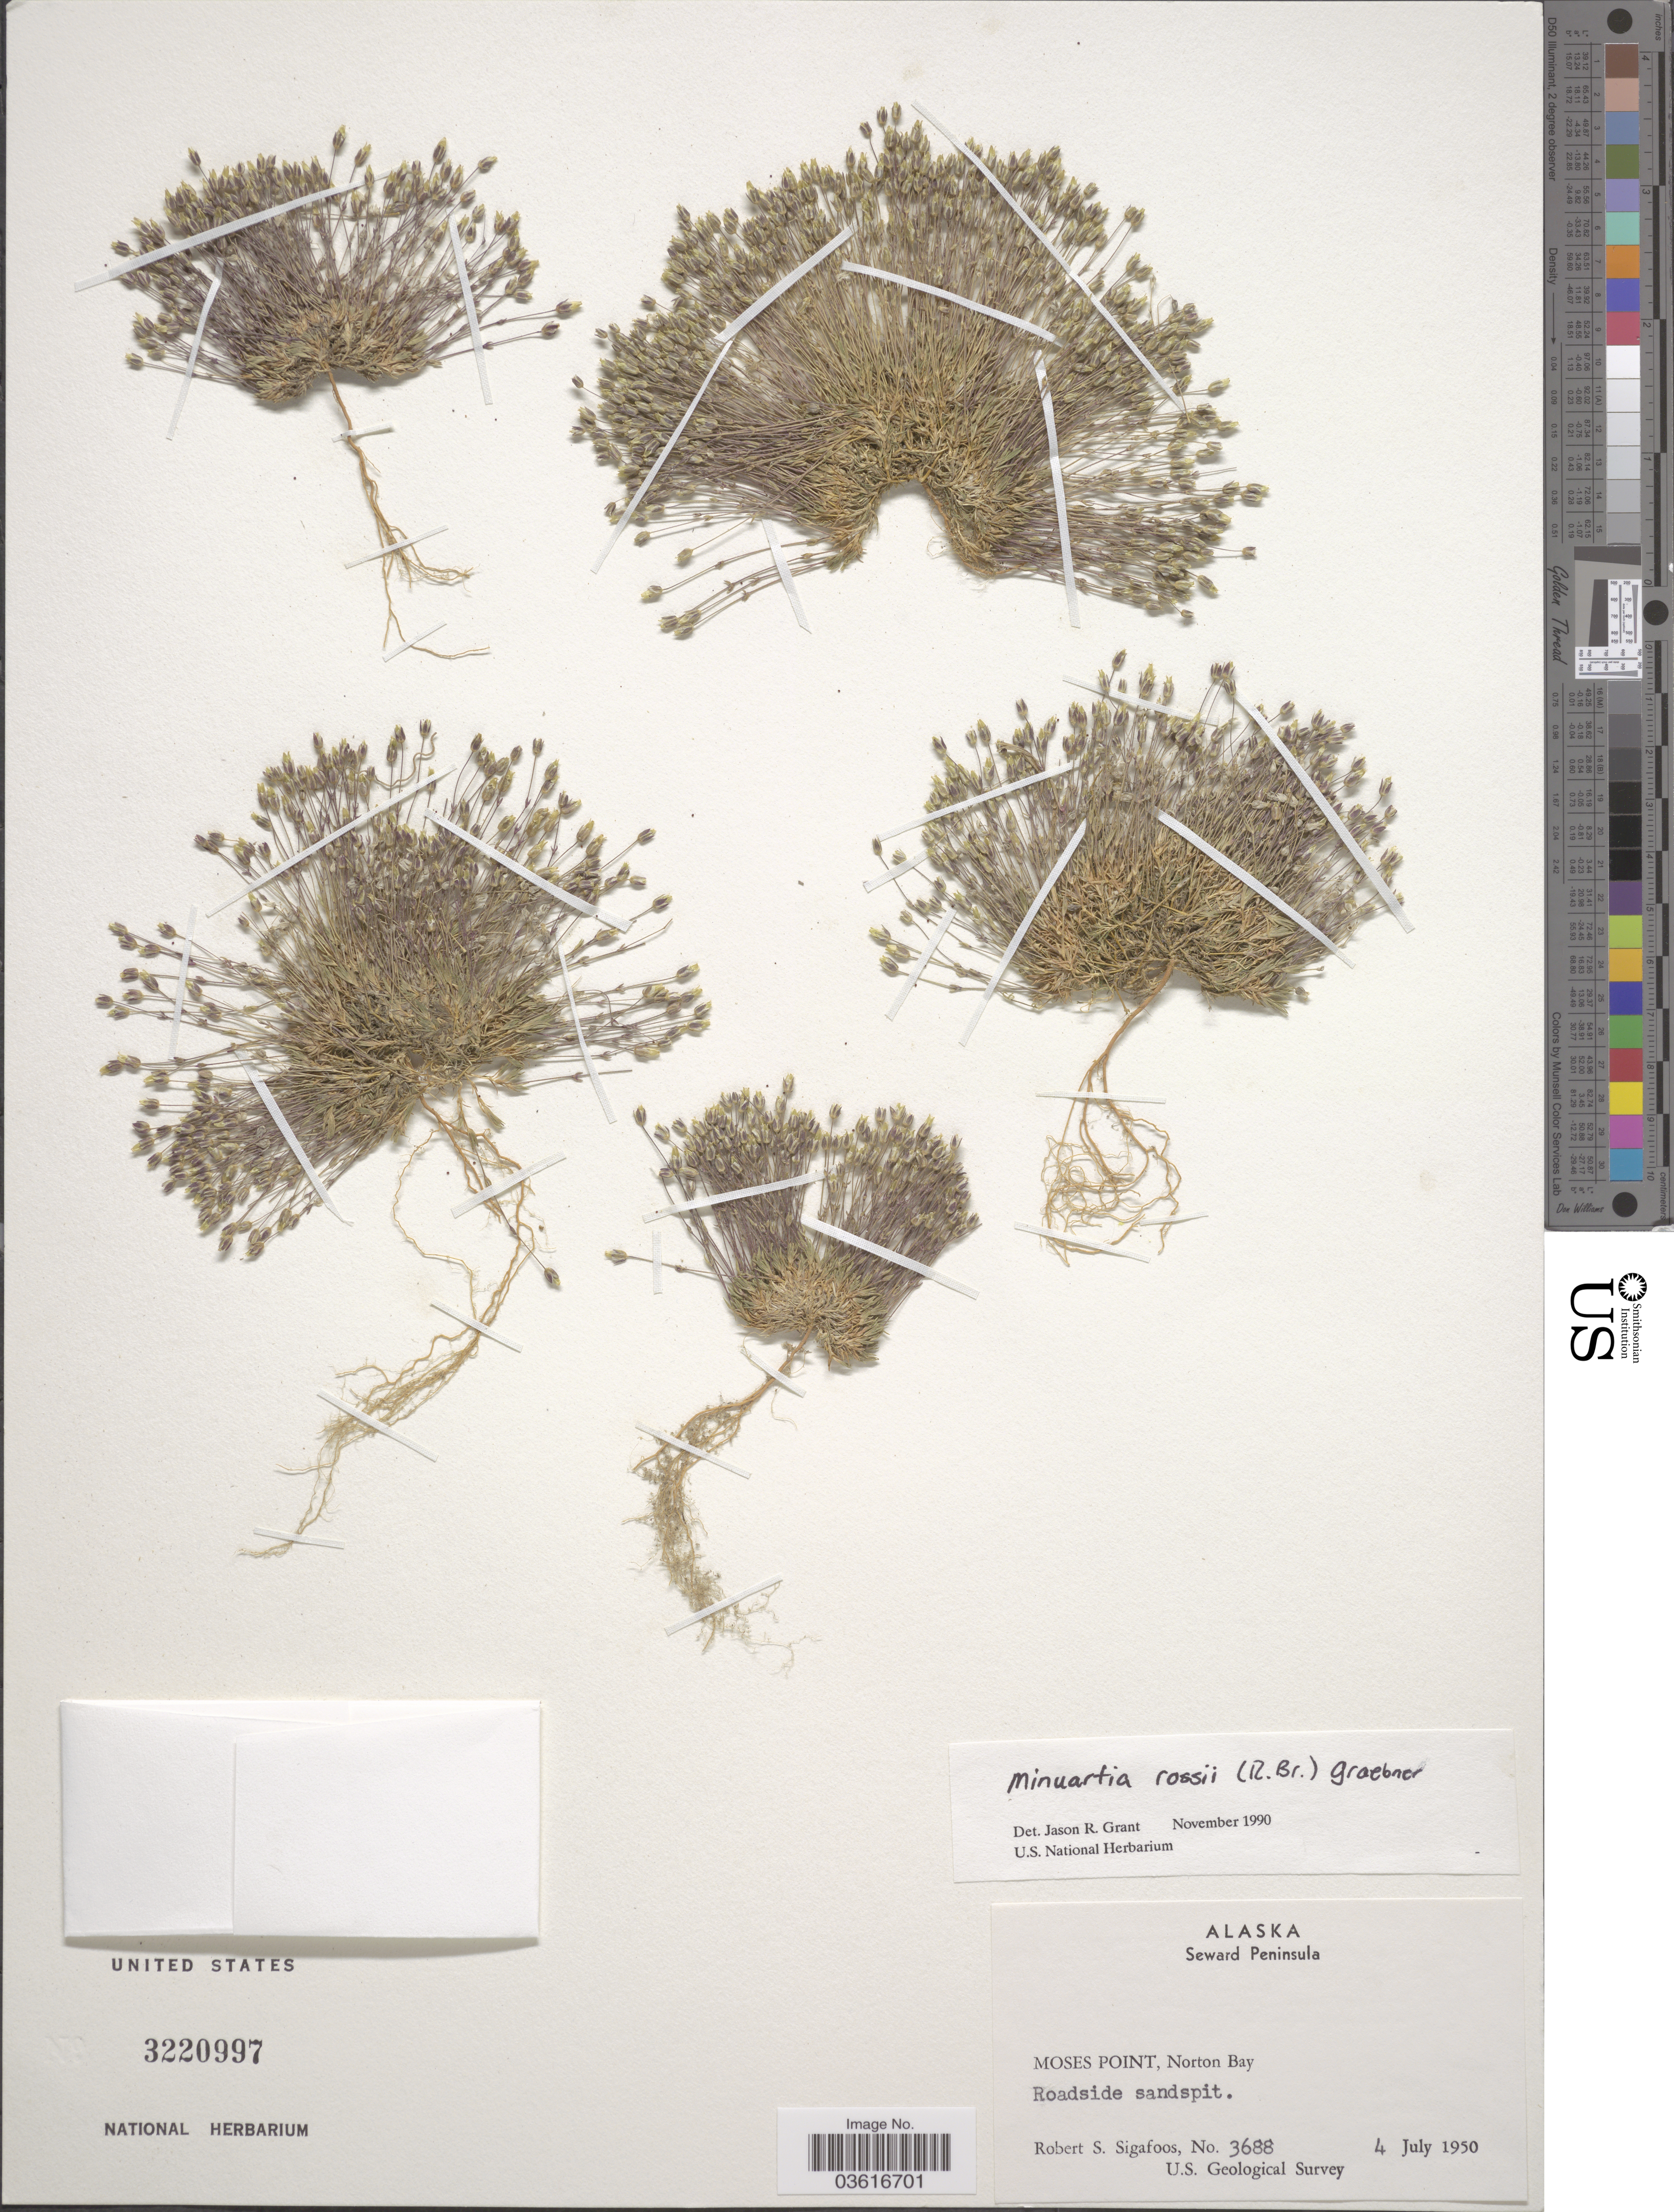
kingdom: Plantae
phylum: Tracheophyta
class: Magnoliopsida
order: Caryophyllales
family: Caryophyllaceae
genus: Minuartia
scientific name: Minuartia rossii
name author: (R. Br. ex Richardson) Graebn.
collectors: R. Sigafoos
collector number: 3688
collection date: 1950-07-04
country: United States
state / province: Alaska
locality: Seward Peninsula. Moses Point, Norton Bay.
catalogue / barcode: US 3220997